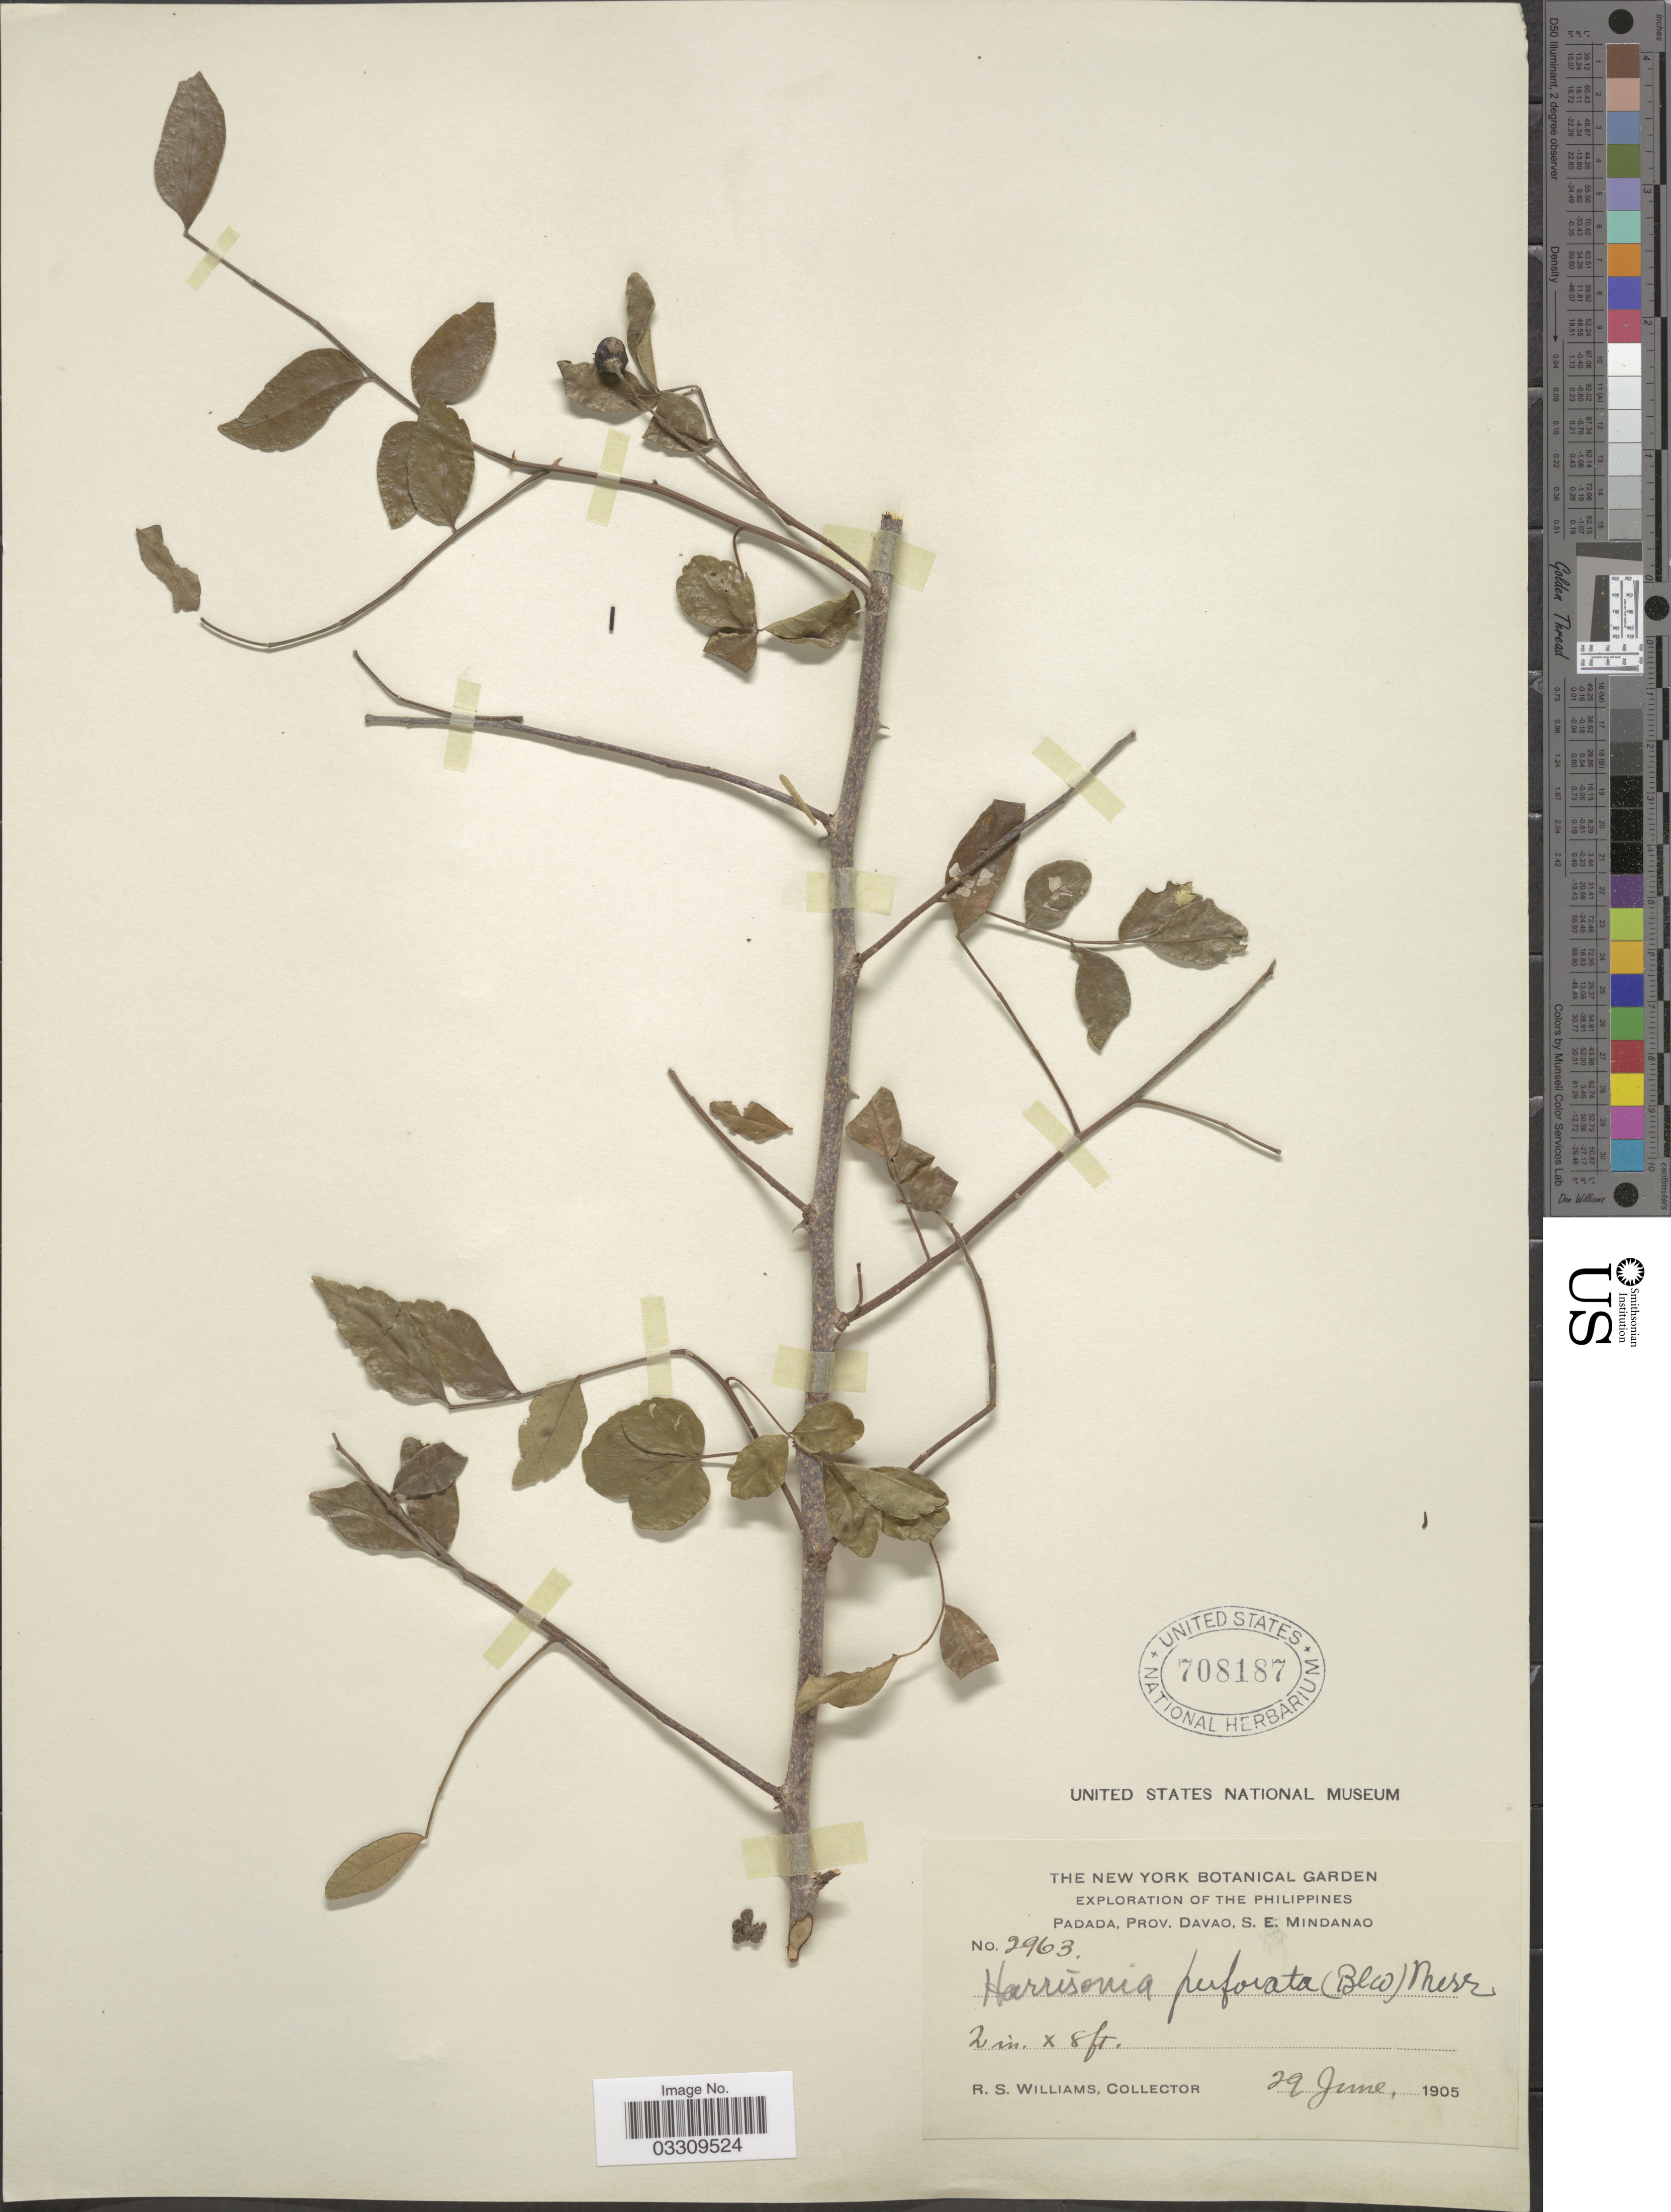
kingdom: Plantae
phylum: Tracheophyta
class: Magnoliopsida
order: Sapindales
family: Rutaceae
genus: Harrisonia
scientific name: Harrisonia perforata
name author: (Blanco) Merr.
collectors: R. S. Williams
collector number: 2963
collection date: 1905-06-29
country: Philippines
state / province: Davao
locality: Padada, S. E. Mindanao.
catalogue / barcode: US 708187